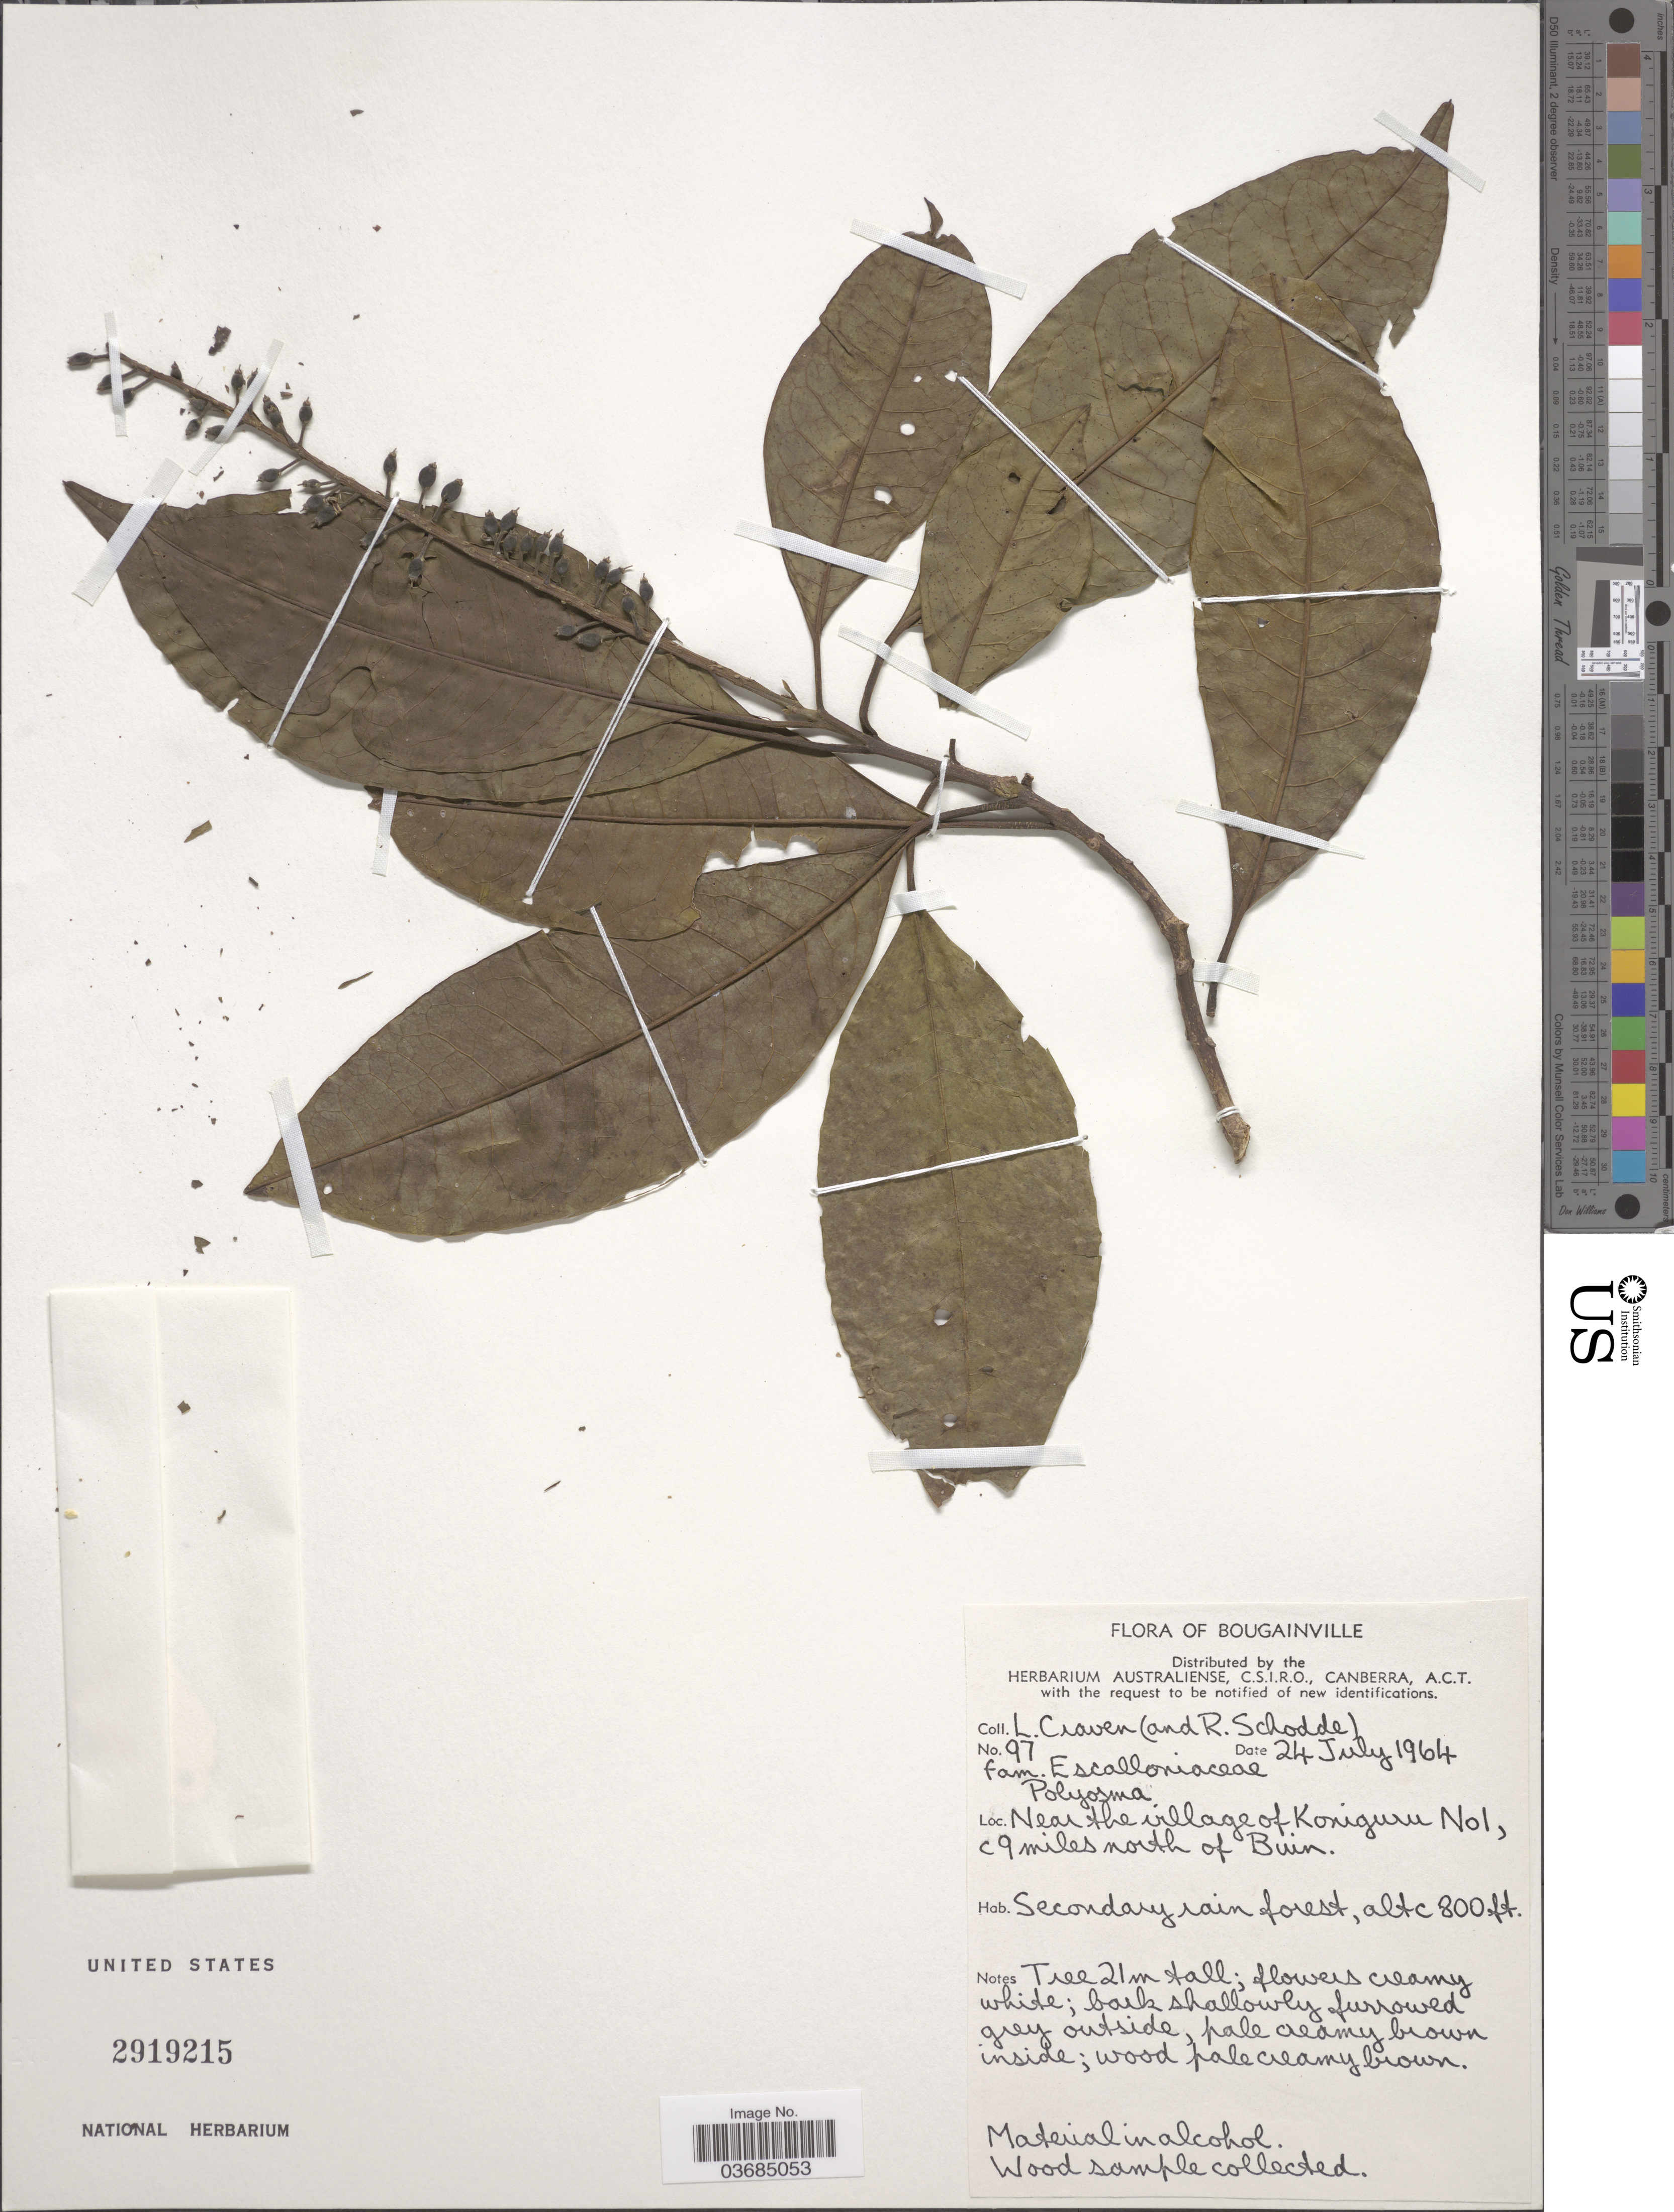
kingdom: Plantae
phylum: Tracheophyta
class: Magnoliopsida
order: Escalloniales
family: Escalloniaceae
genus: Polyosma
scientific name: Polyosma sp.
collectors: L. A. Craven & R. Schodde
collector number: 97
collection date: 1964-07-24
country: Papua New Guinea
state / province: Bougainville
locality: Near the village of Koniguru Nol, c 9 miles north of Buin.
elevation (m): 244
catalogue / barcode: US 2919215